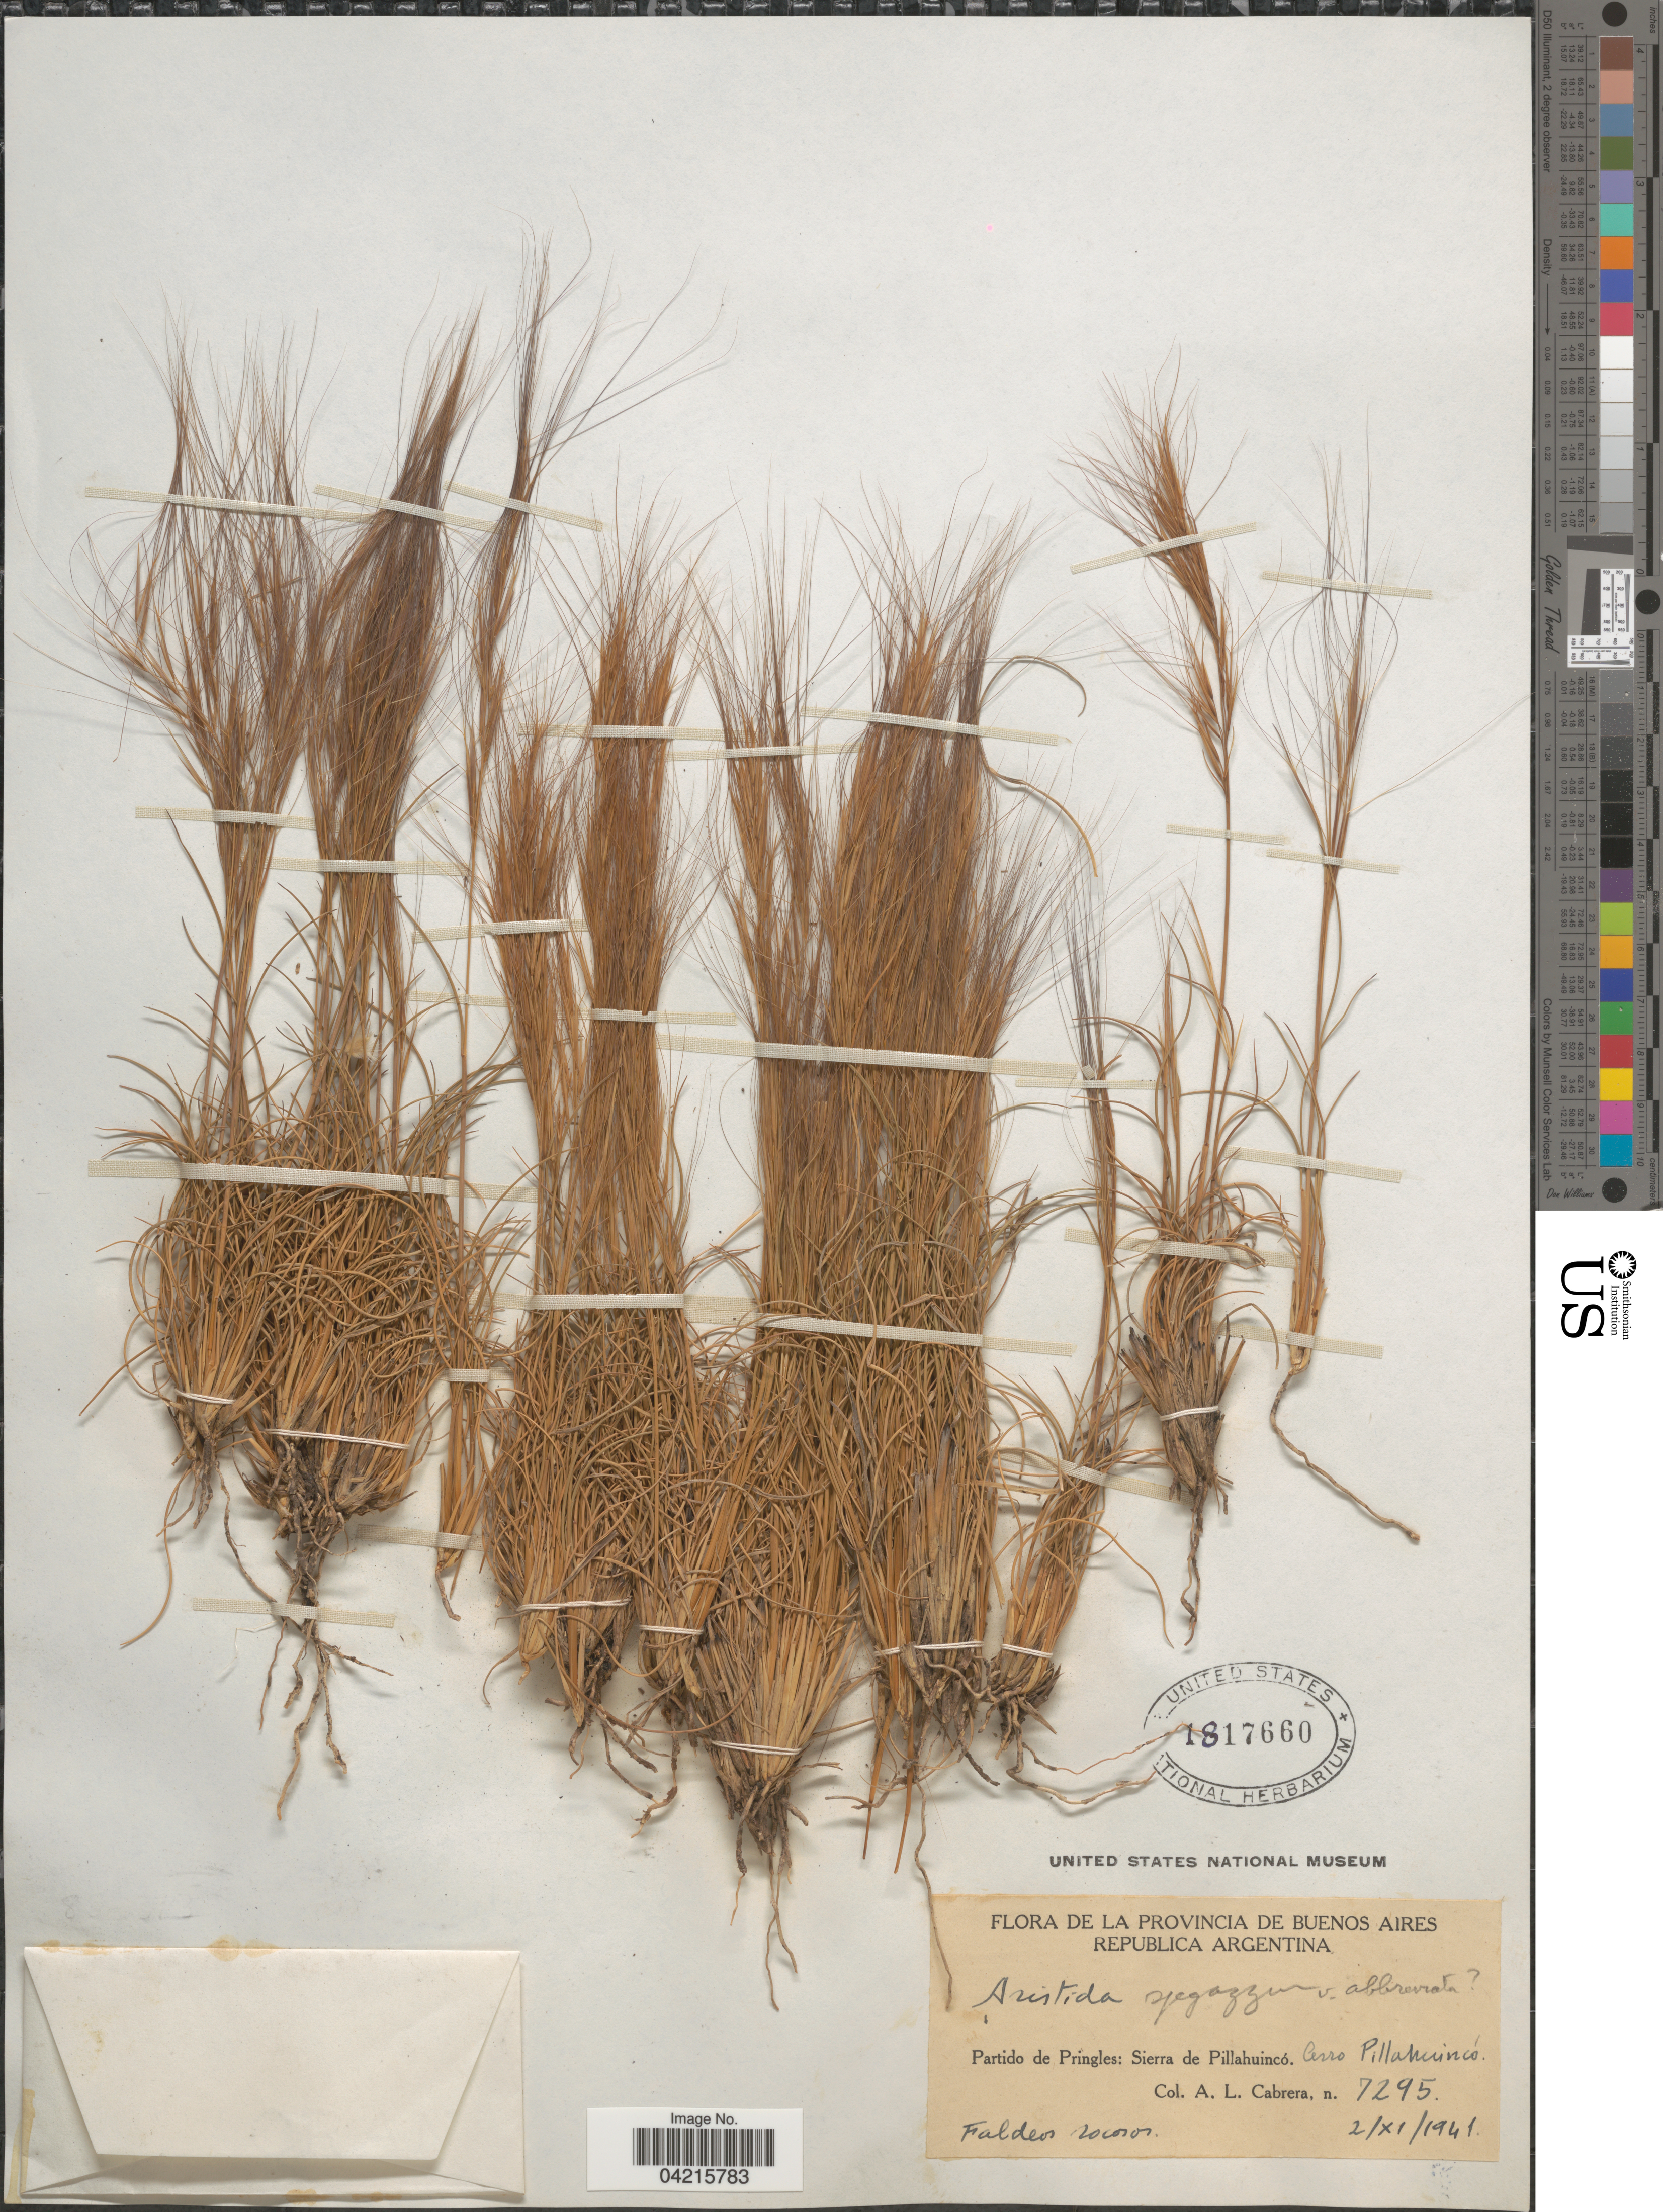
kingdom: Plantae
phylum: Tracheophyta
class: Liliopsida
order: Poales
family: Poaceae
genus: Aristida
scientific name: Aristida spegazzinii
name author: Arechav.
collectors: A. L. Cabrera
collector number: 7295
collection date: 1941-11-02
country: Argentina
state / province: Buenos Aires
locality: Republica Argentina. Partido de Pringles: Sierra de Pillahuincó. Cerro Pillahuincó.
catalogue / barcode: US 1817660